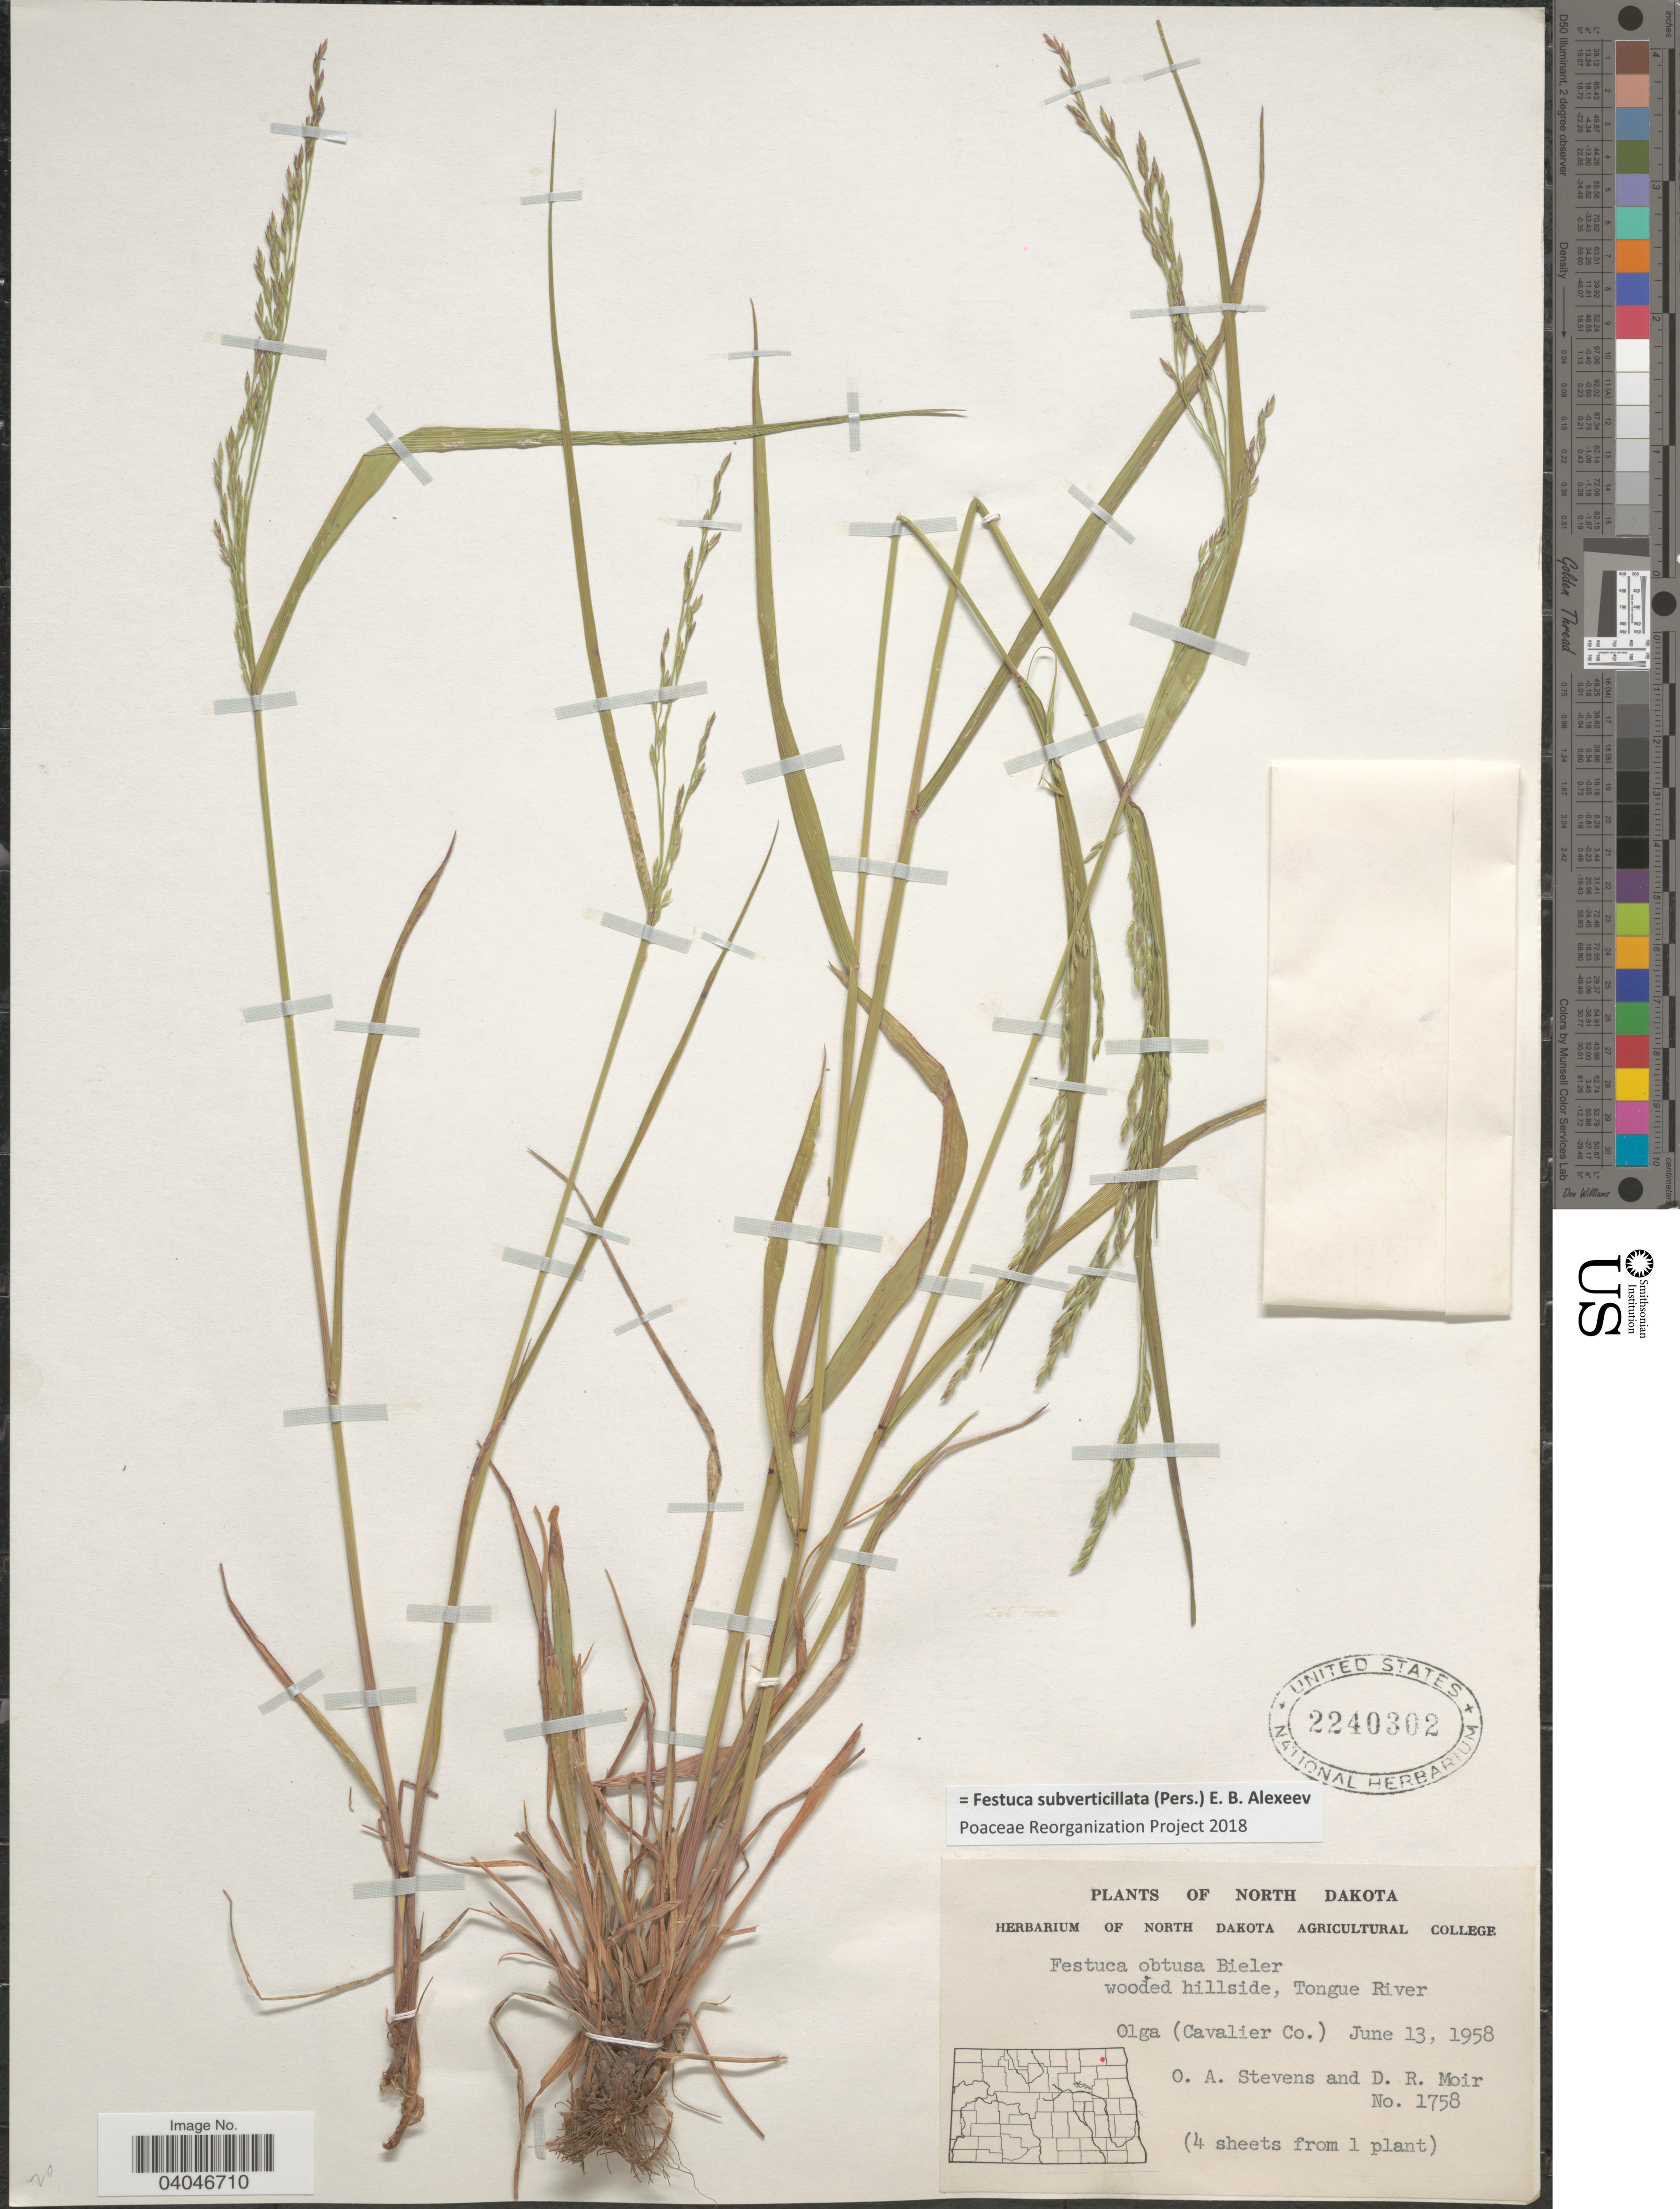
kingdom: Plantae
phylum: Tracheophyta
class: Liliopsida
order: Poales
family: Poaceae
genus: Festuca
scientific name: Festuca subverticillata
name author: (Pers.) E.B. Alexeev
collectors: O. A. Stevens & D. Moir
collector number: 1758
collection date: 1958-06-13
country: United States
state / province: North Dakota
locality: Wooded hillside, Tongue River. Olga (Cavalier Co.).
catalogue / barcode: US 2240302